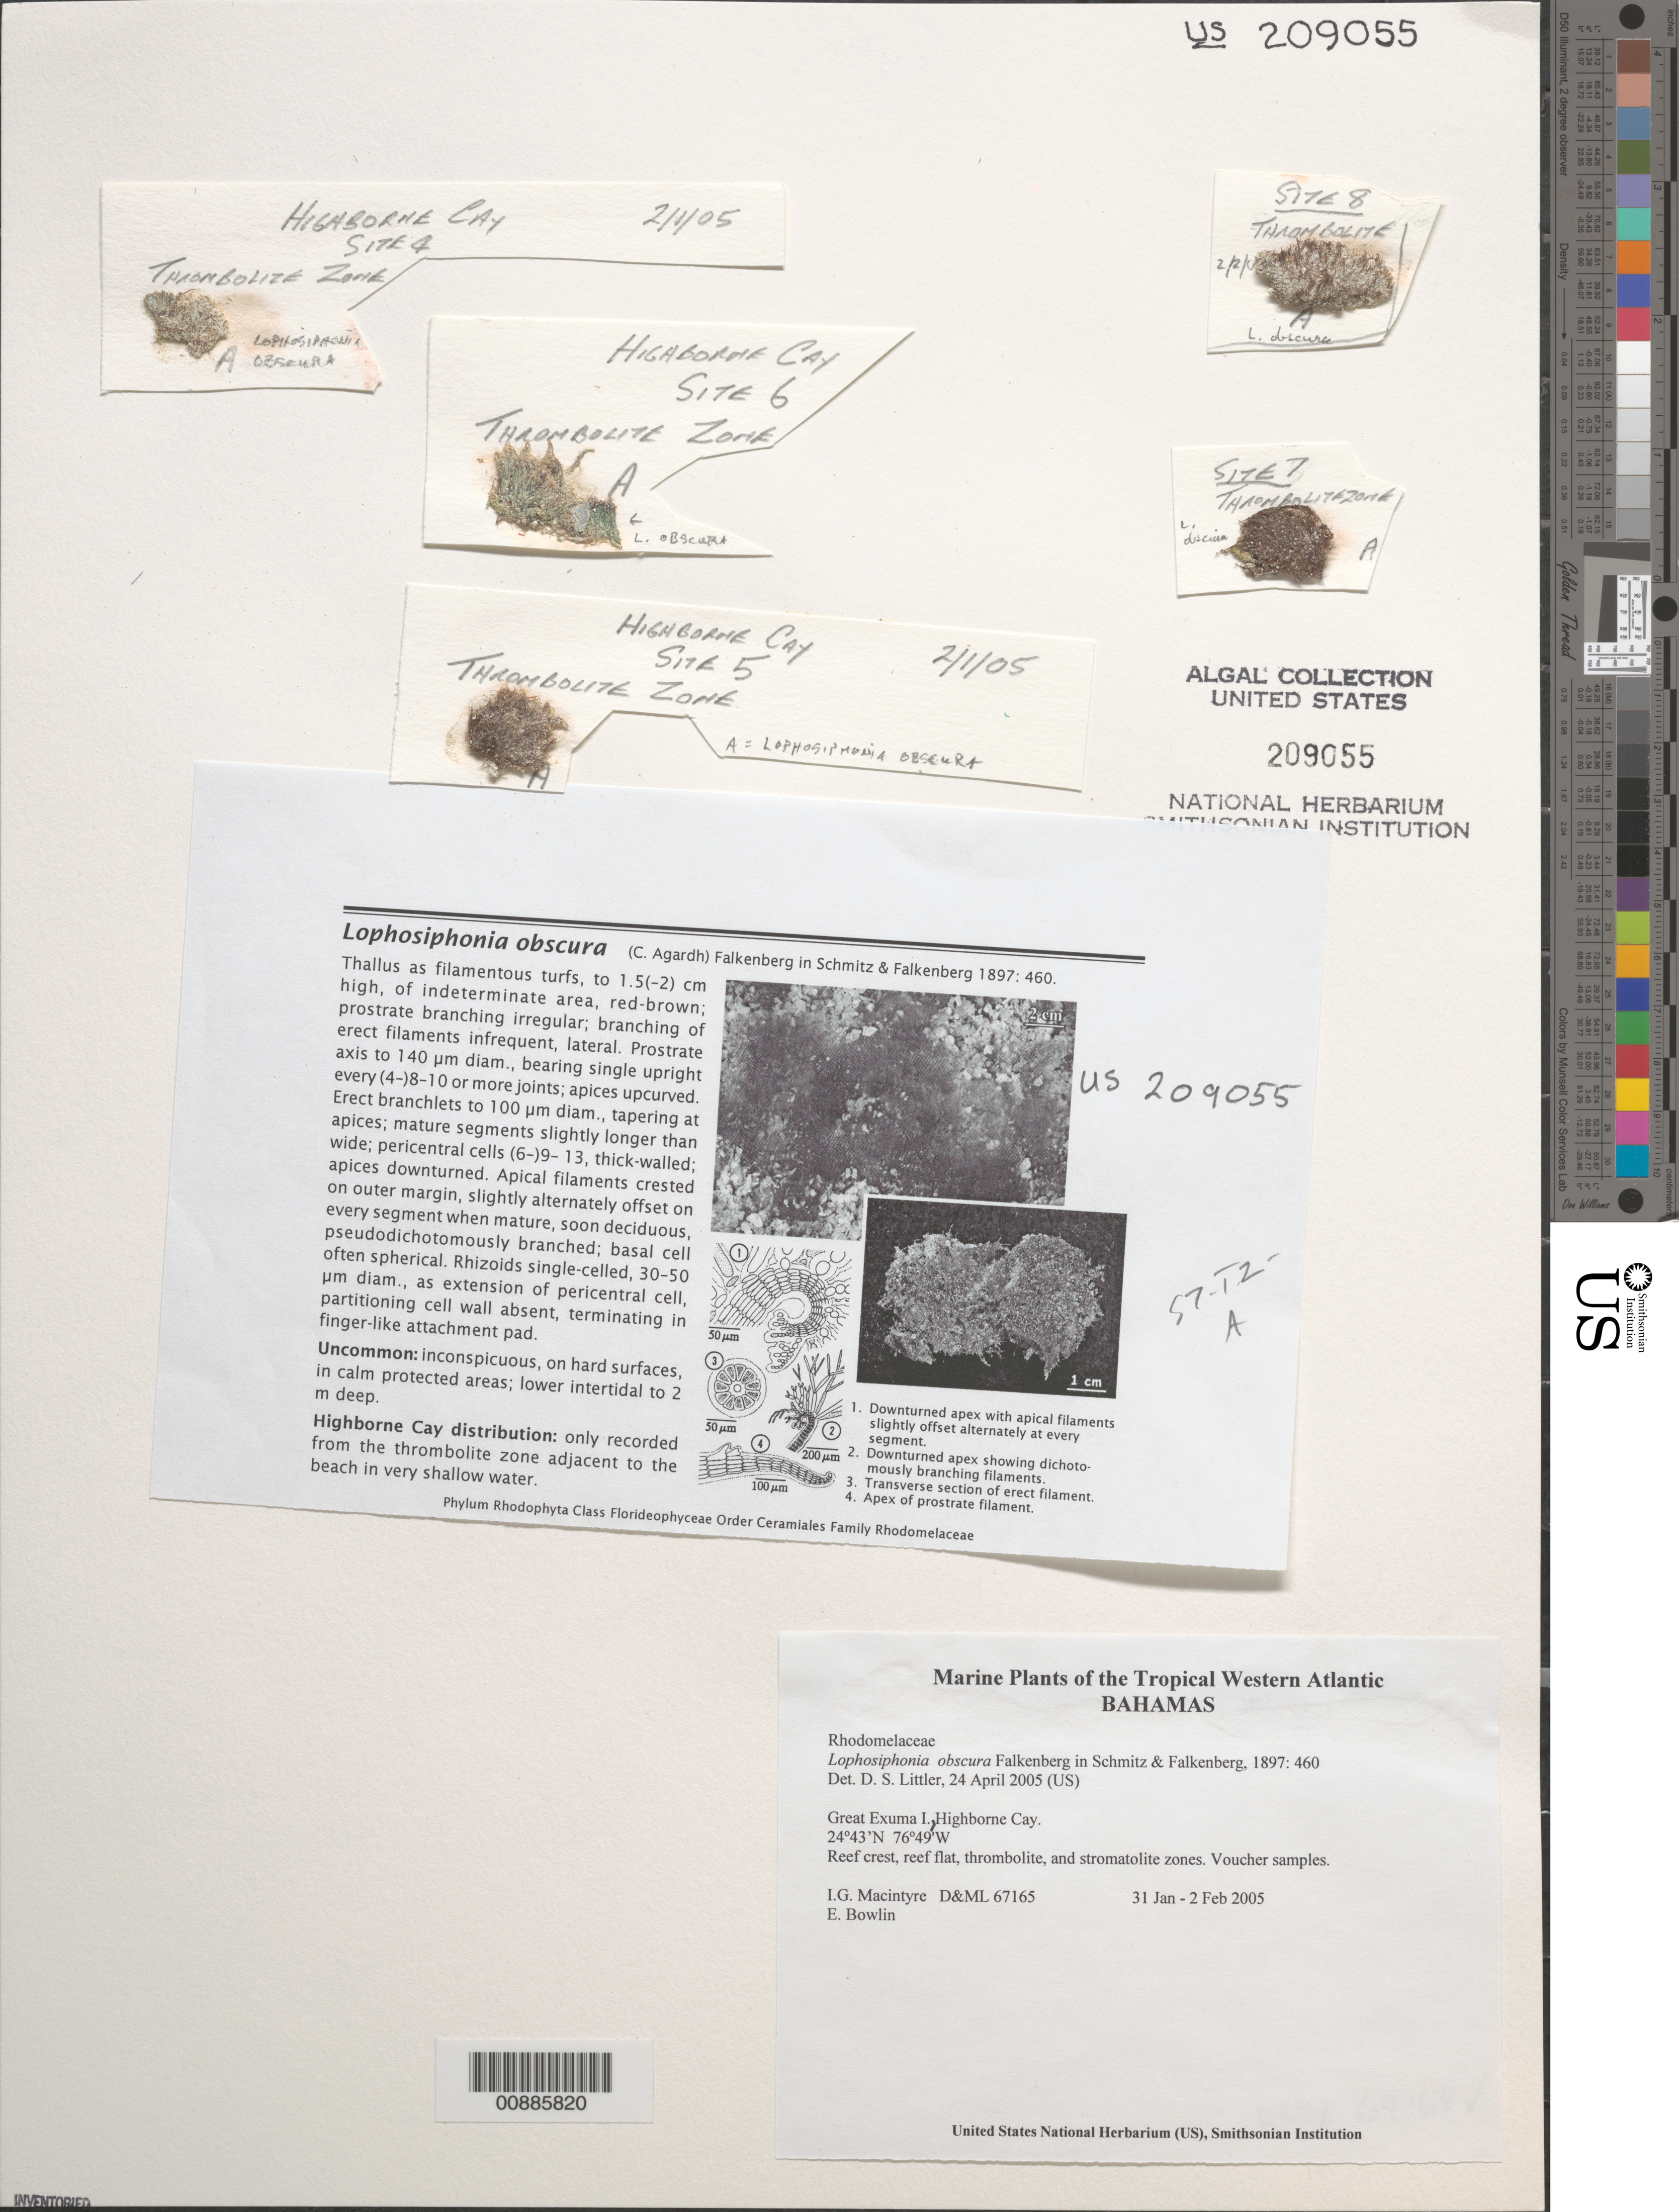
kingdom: Plantae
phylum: Rhodophyta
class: Florideophyceae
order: Ceramiales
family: Rhodomelaceae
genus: Lophosiphonia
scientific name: Lophosiphonia obscura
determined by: Littler, D. S.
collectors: I. Macintyre & E. Bowlin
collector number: D&ML 67165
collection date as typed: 31 Jan 2005 to 02 Feb 2005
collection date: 2005-01-31/2005-02-02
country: Bahamas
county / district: Exuma District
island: Great Exuma Island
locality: Highborne Cay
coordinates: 24 43' N, 76 49' W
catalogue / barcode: US 209055